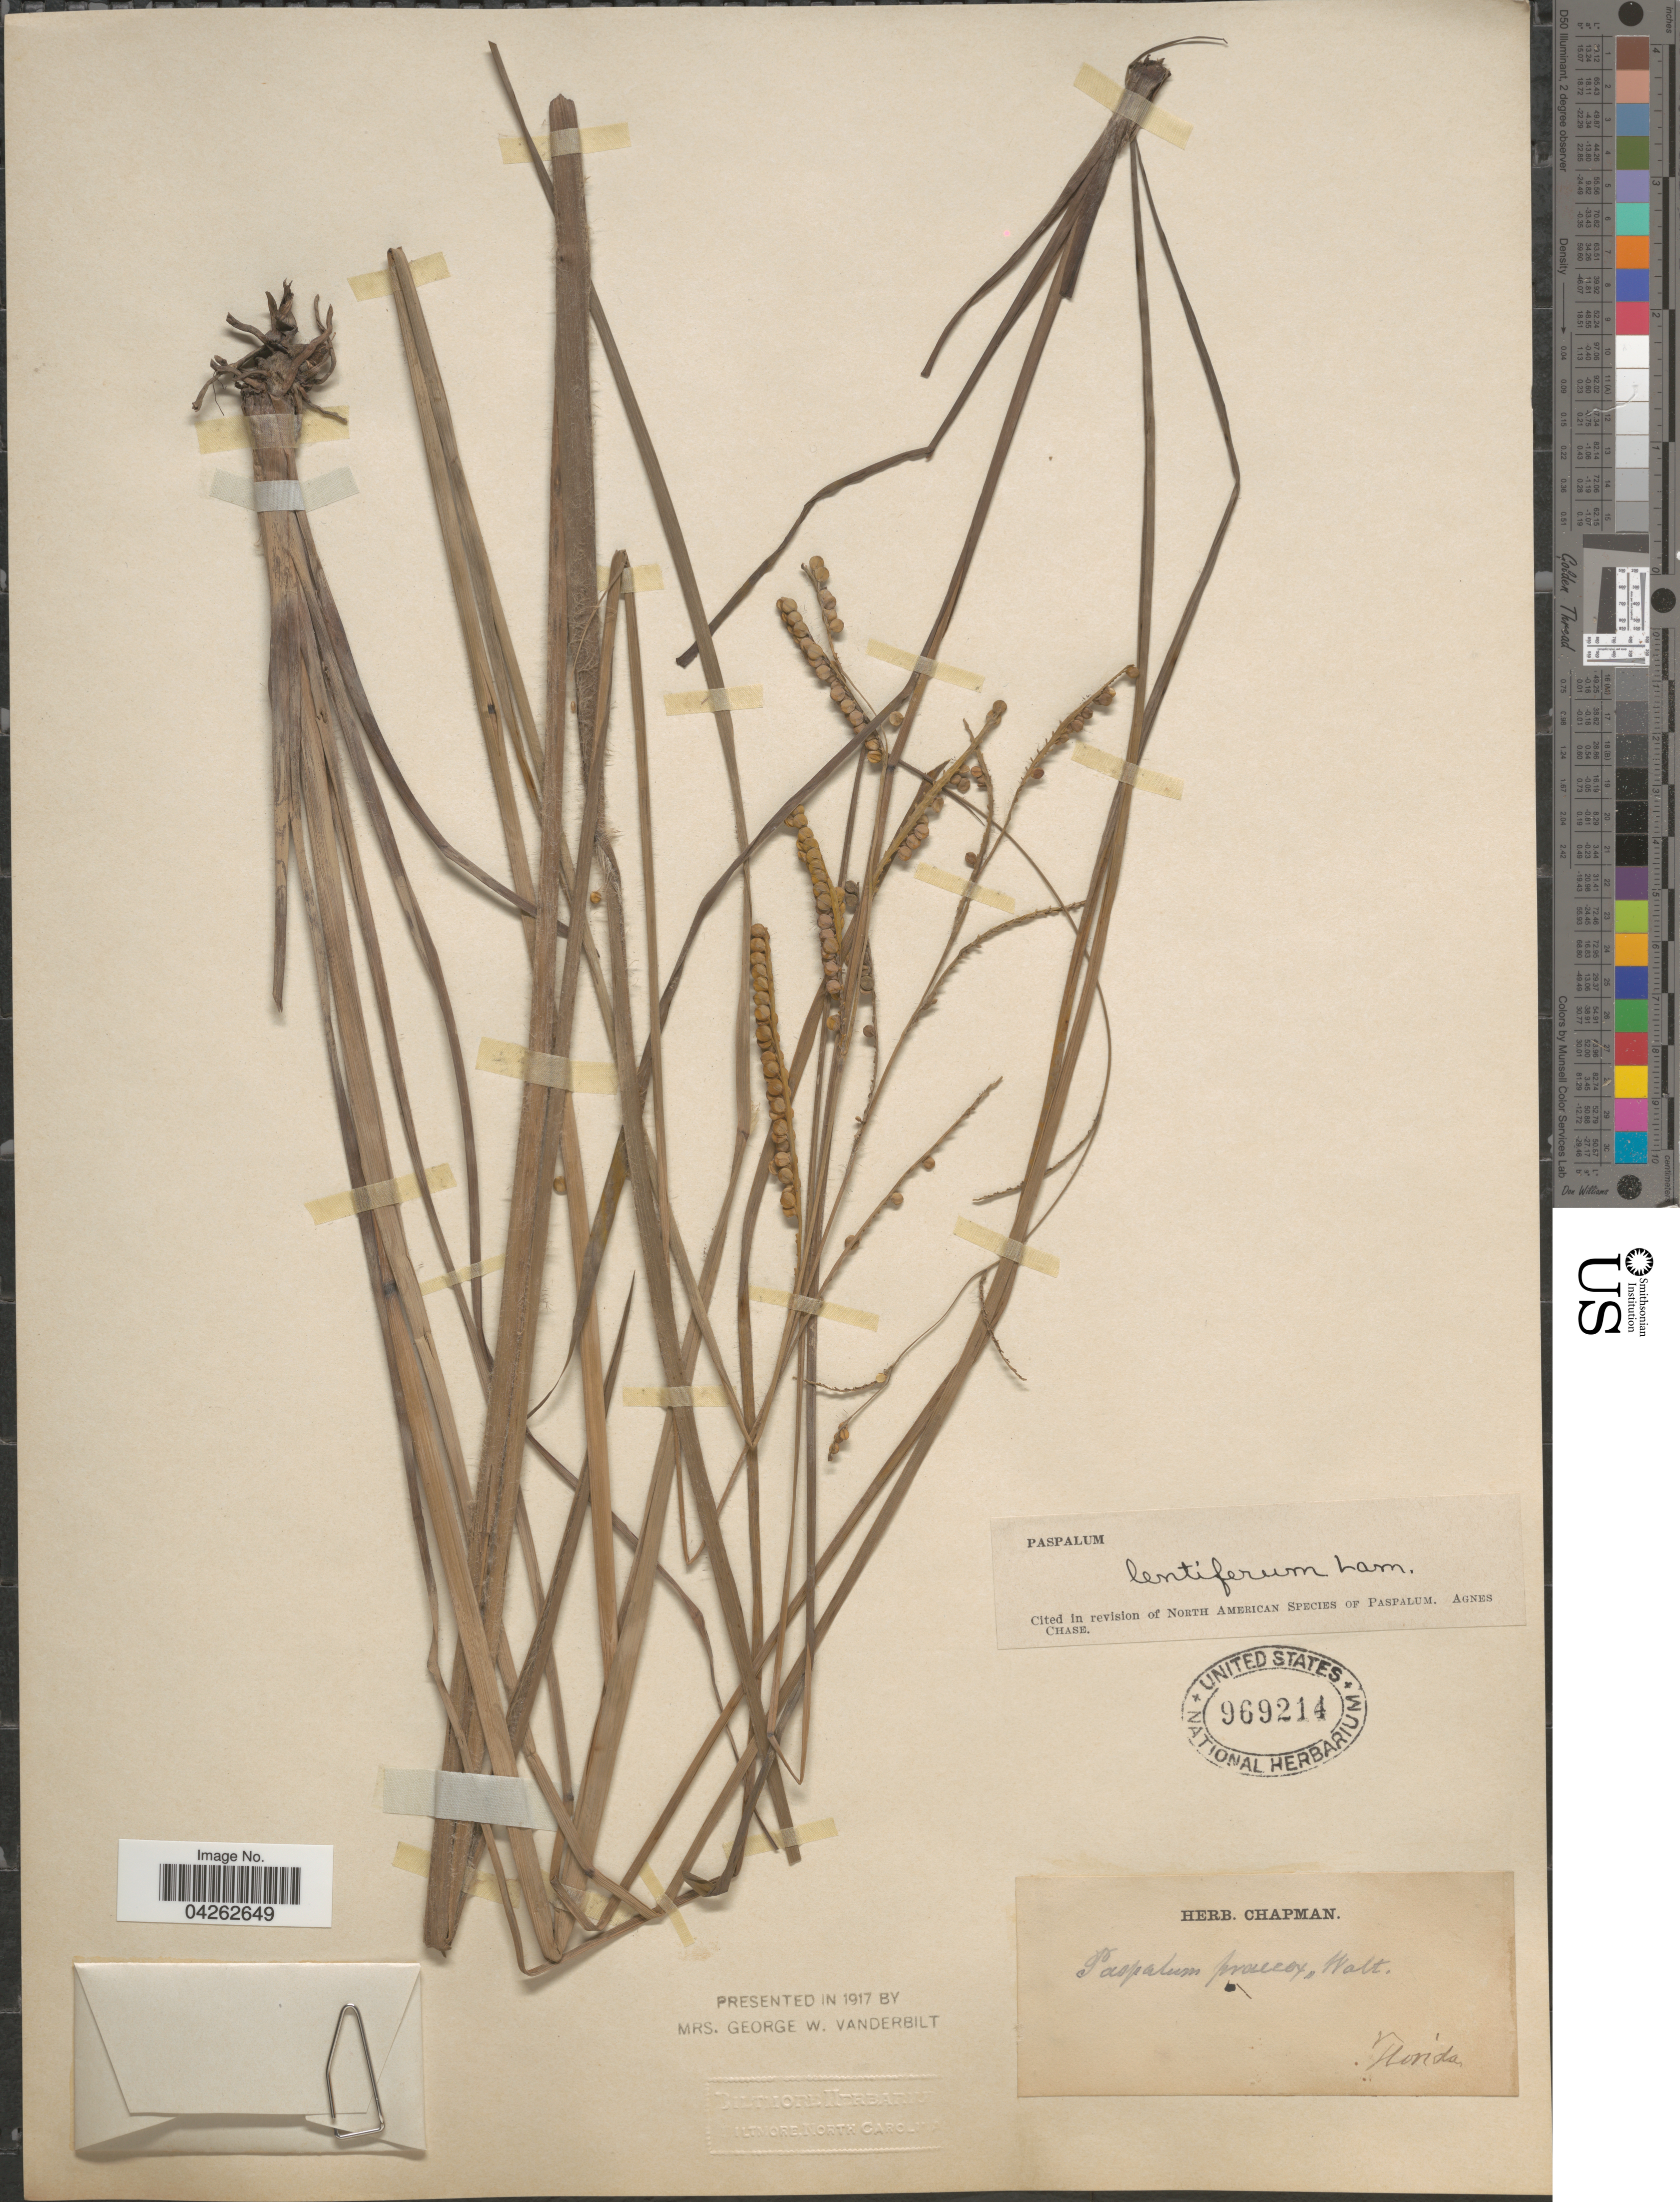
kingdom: Plantae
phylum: Tracheophyta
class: Liliopsida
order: Poales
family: Poaceae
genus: Paspalum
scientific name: Paspalum lentiferum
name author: Lam.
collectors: ex herb. Chapman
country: United States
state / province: Florida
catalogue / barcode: US 969214